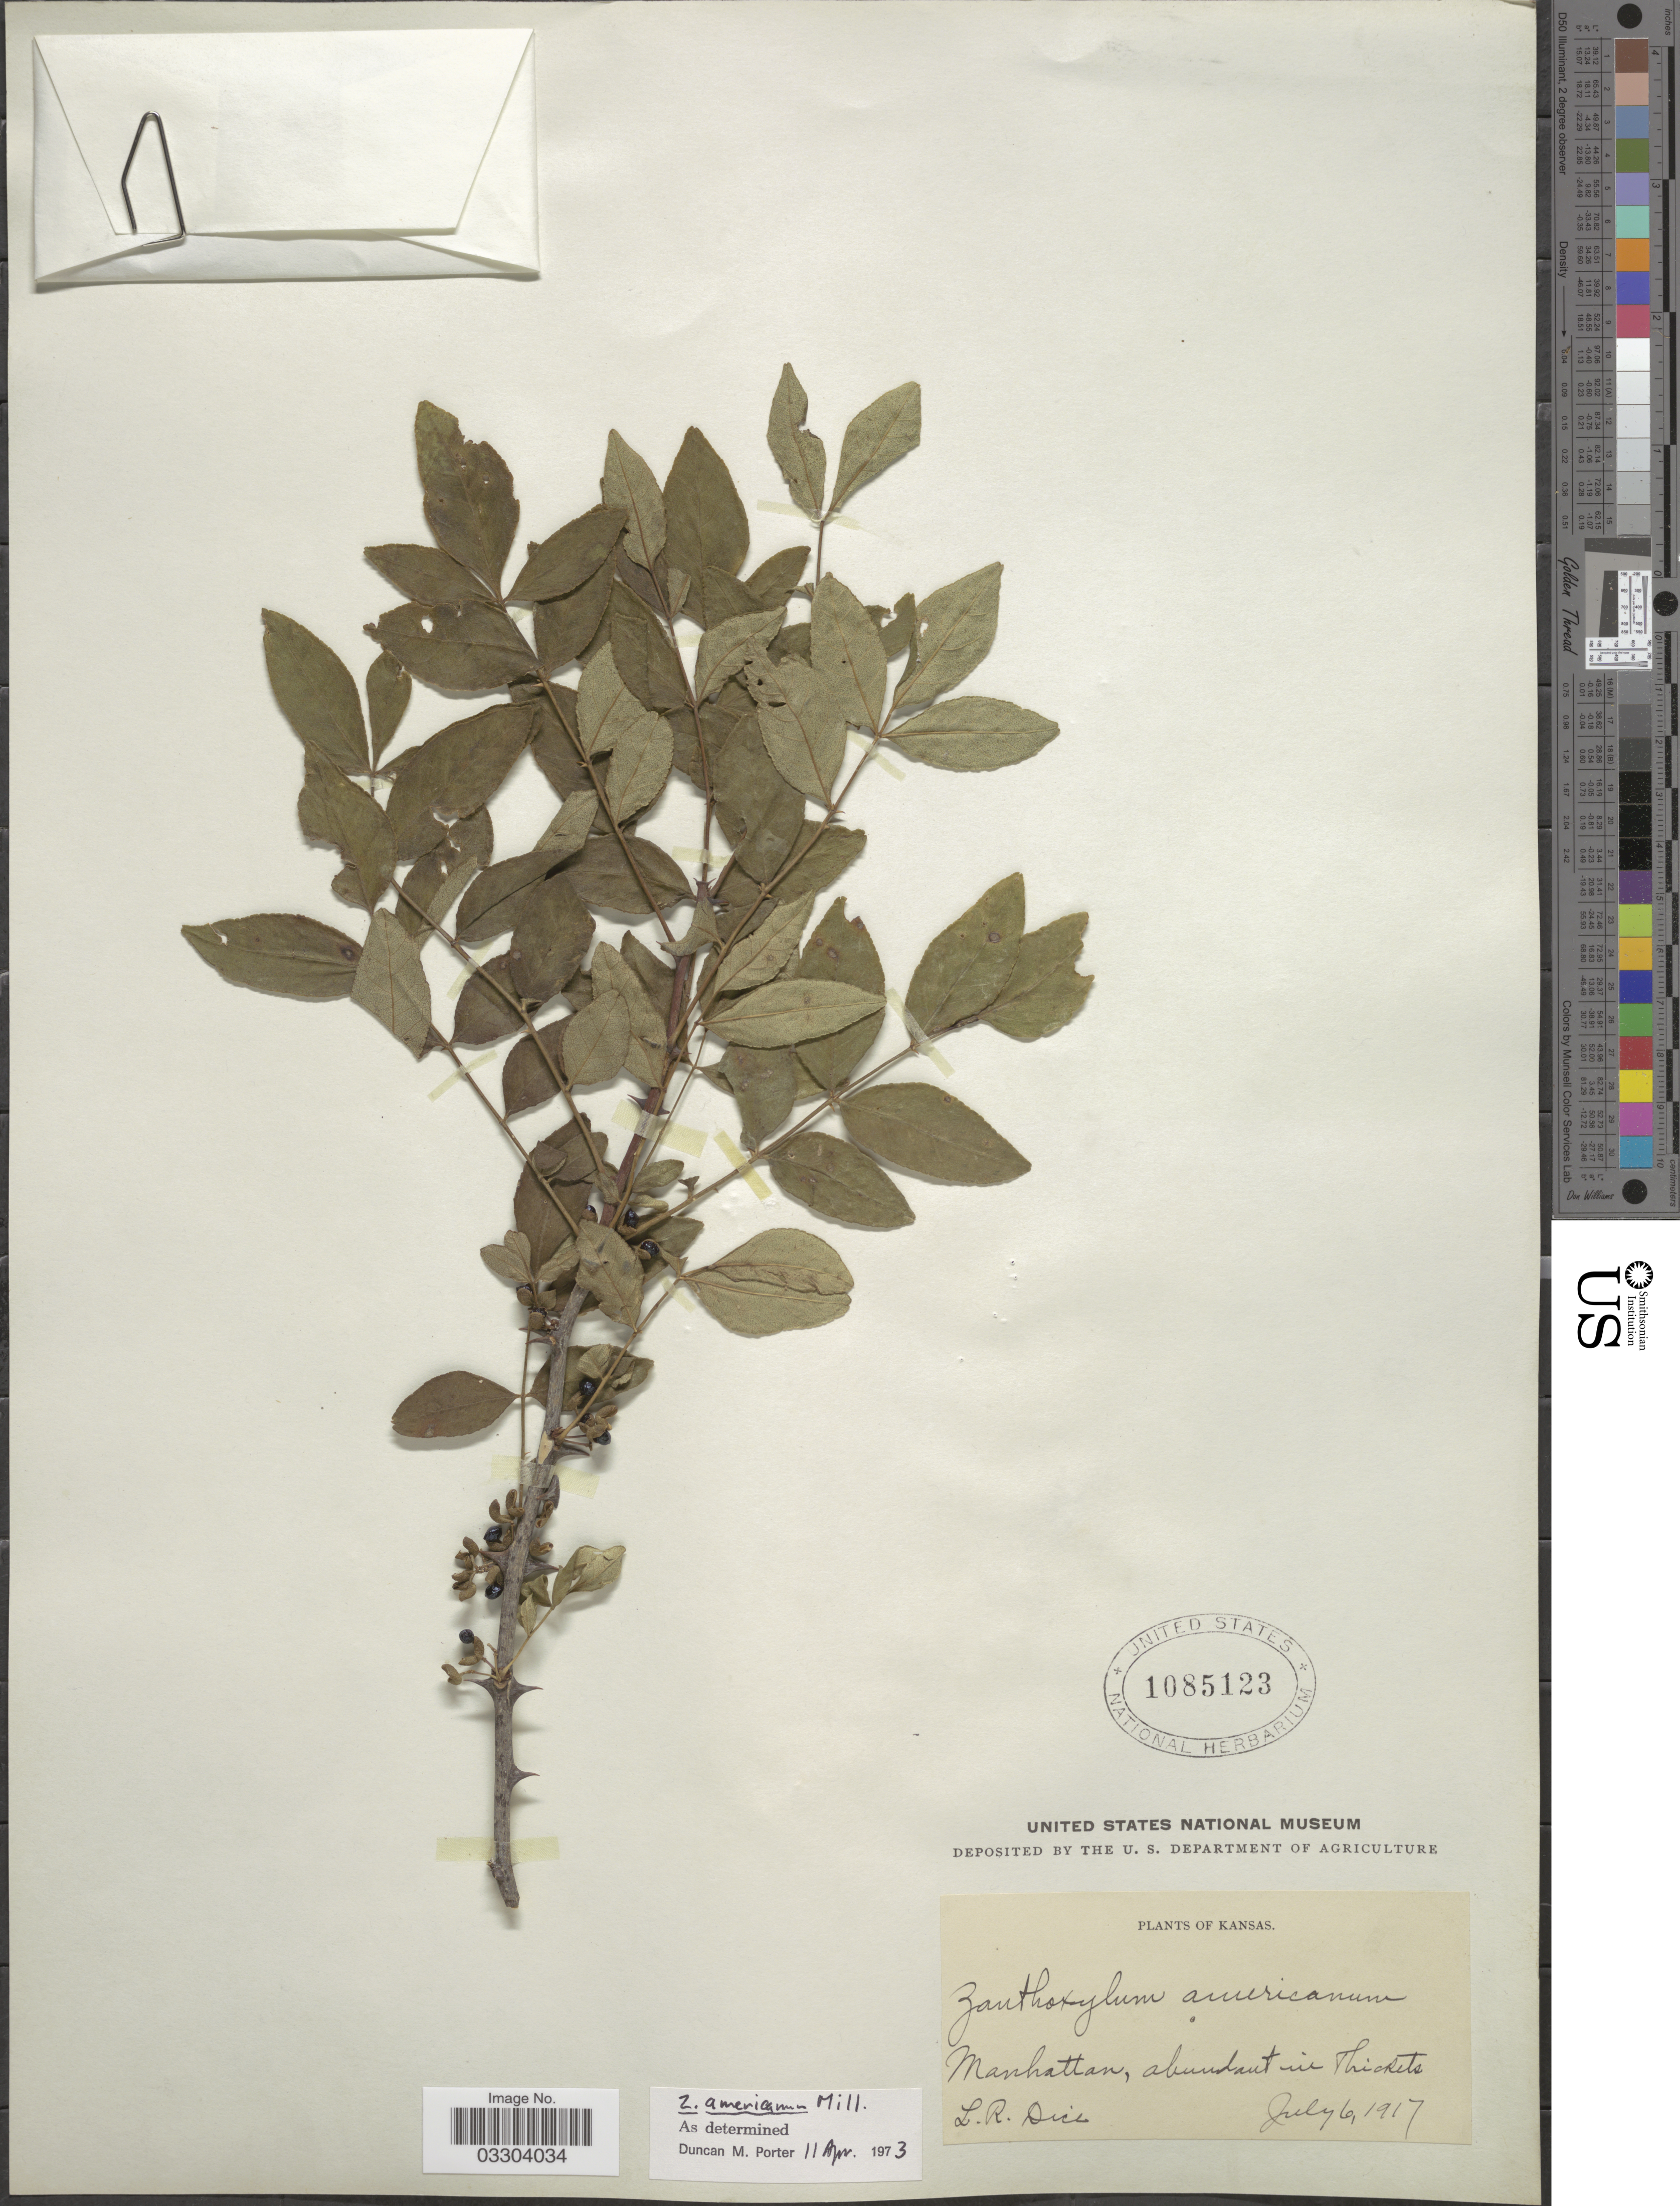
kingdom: Plantae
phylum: Tracheophyta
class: Magnoliopsida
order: Sapindales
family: Rutaceae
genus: Zanthoxylum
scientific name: Zanthoxylum americanum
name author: Mill.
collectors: L. Dice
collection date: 1917-07-06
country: United States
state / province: Kansas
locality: Manhattan, abundant in thickets.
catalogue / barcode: US 1085123